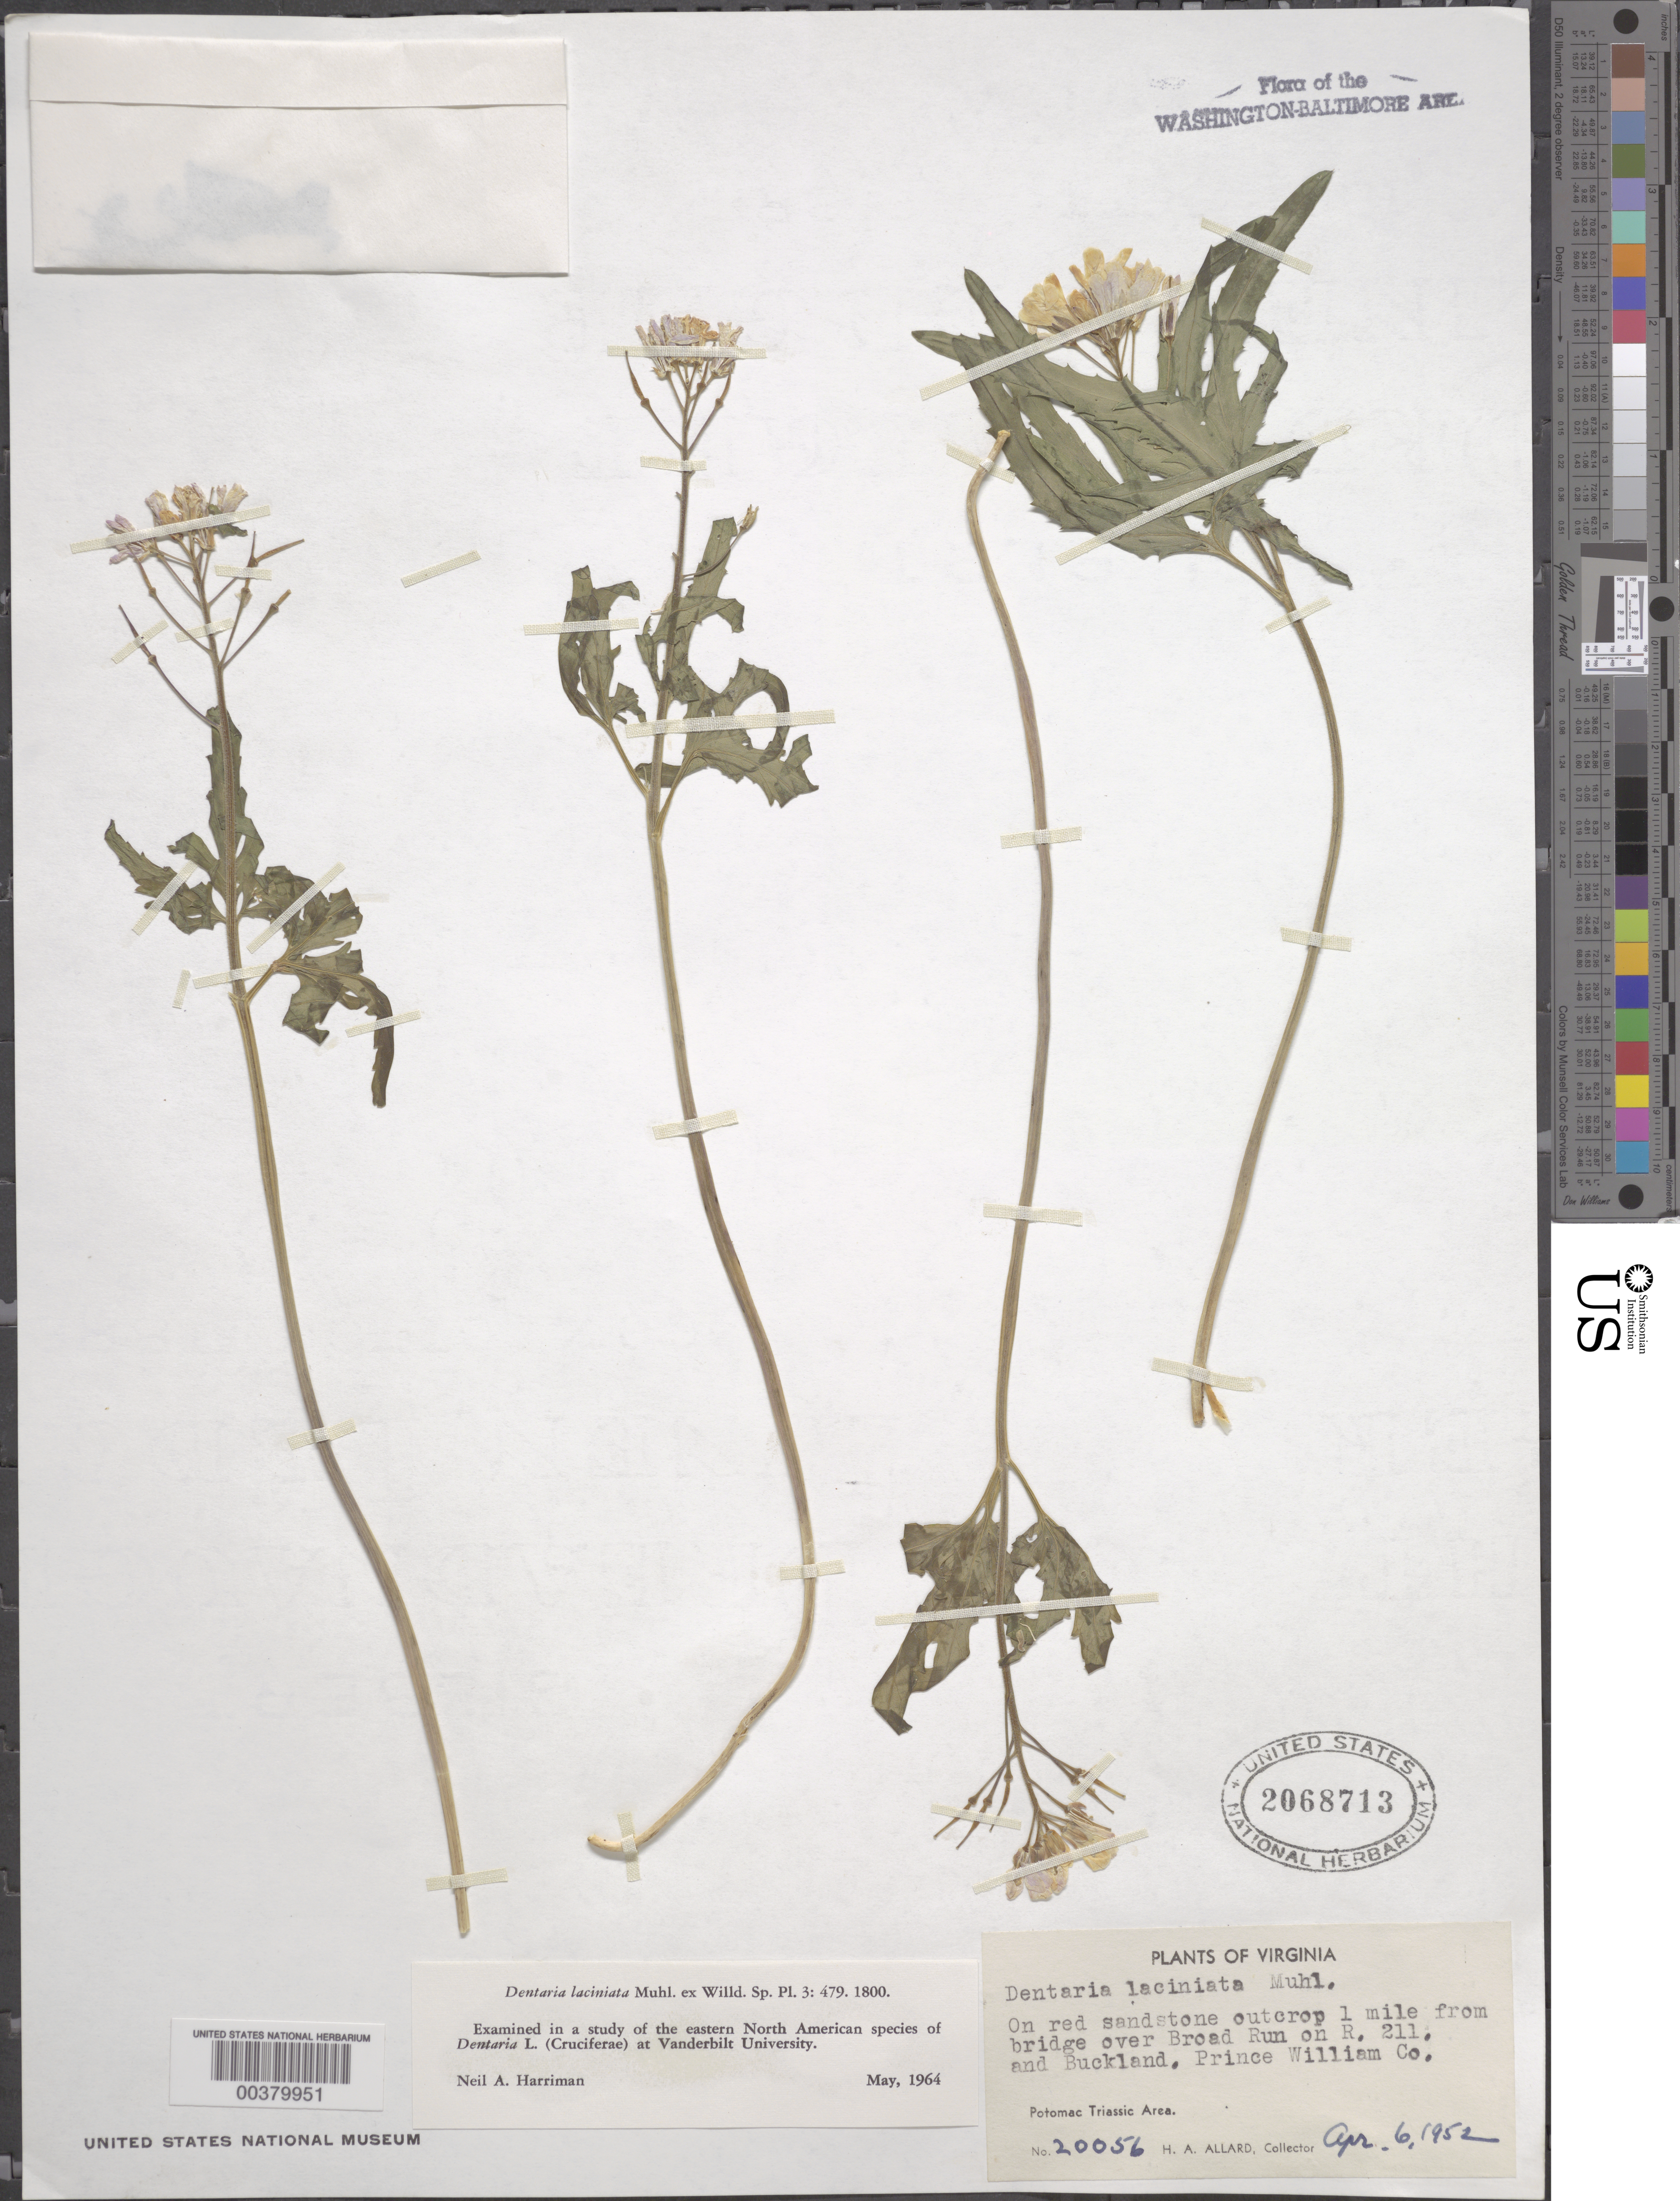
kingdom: Plantae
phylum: Tracheophyta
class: Magnoliopsida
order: Brassicales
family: Brassicaceae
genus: Cardamine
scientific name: Cardamine concatenata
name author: (Michx.) Sw.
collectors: H. A. Allard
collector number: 20056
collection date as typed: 06 Apr 1952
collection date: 1952-04-06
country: United States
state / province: Virginia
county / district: Prince William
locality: Broad Run, Route 211, Buckland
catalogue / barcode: US 2068713